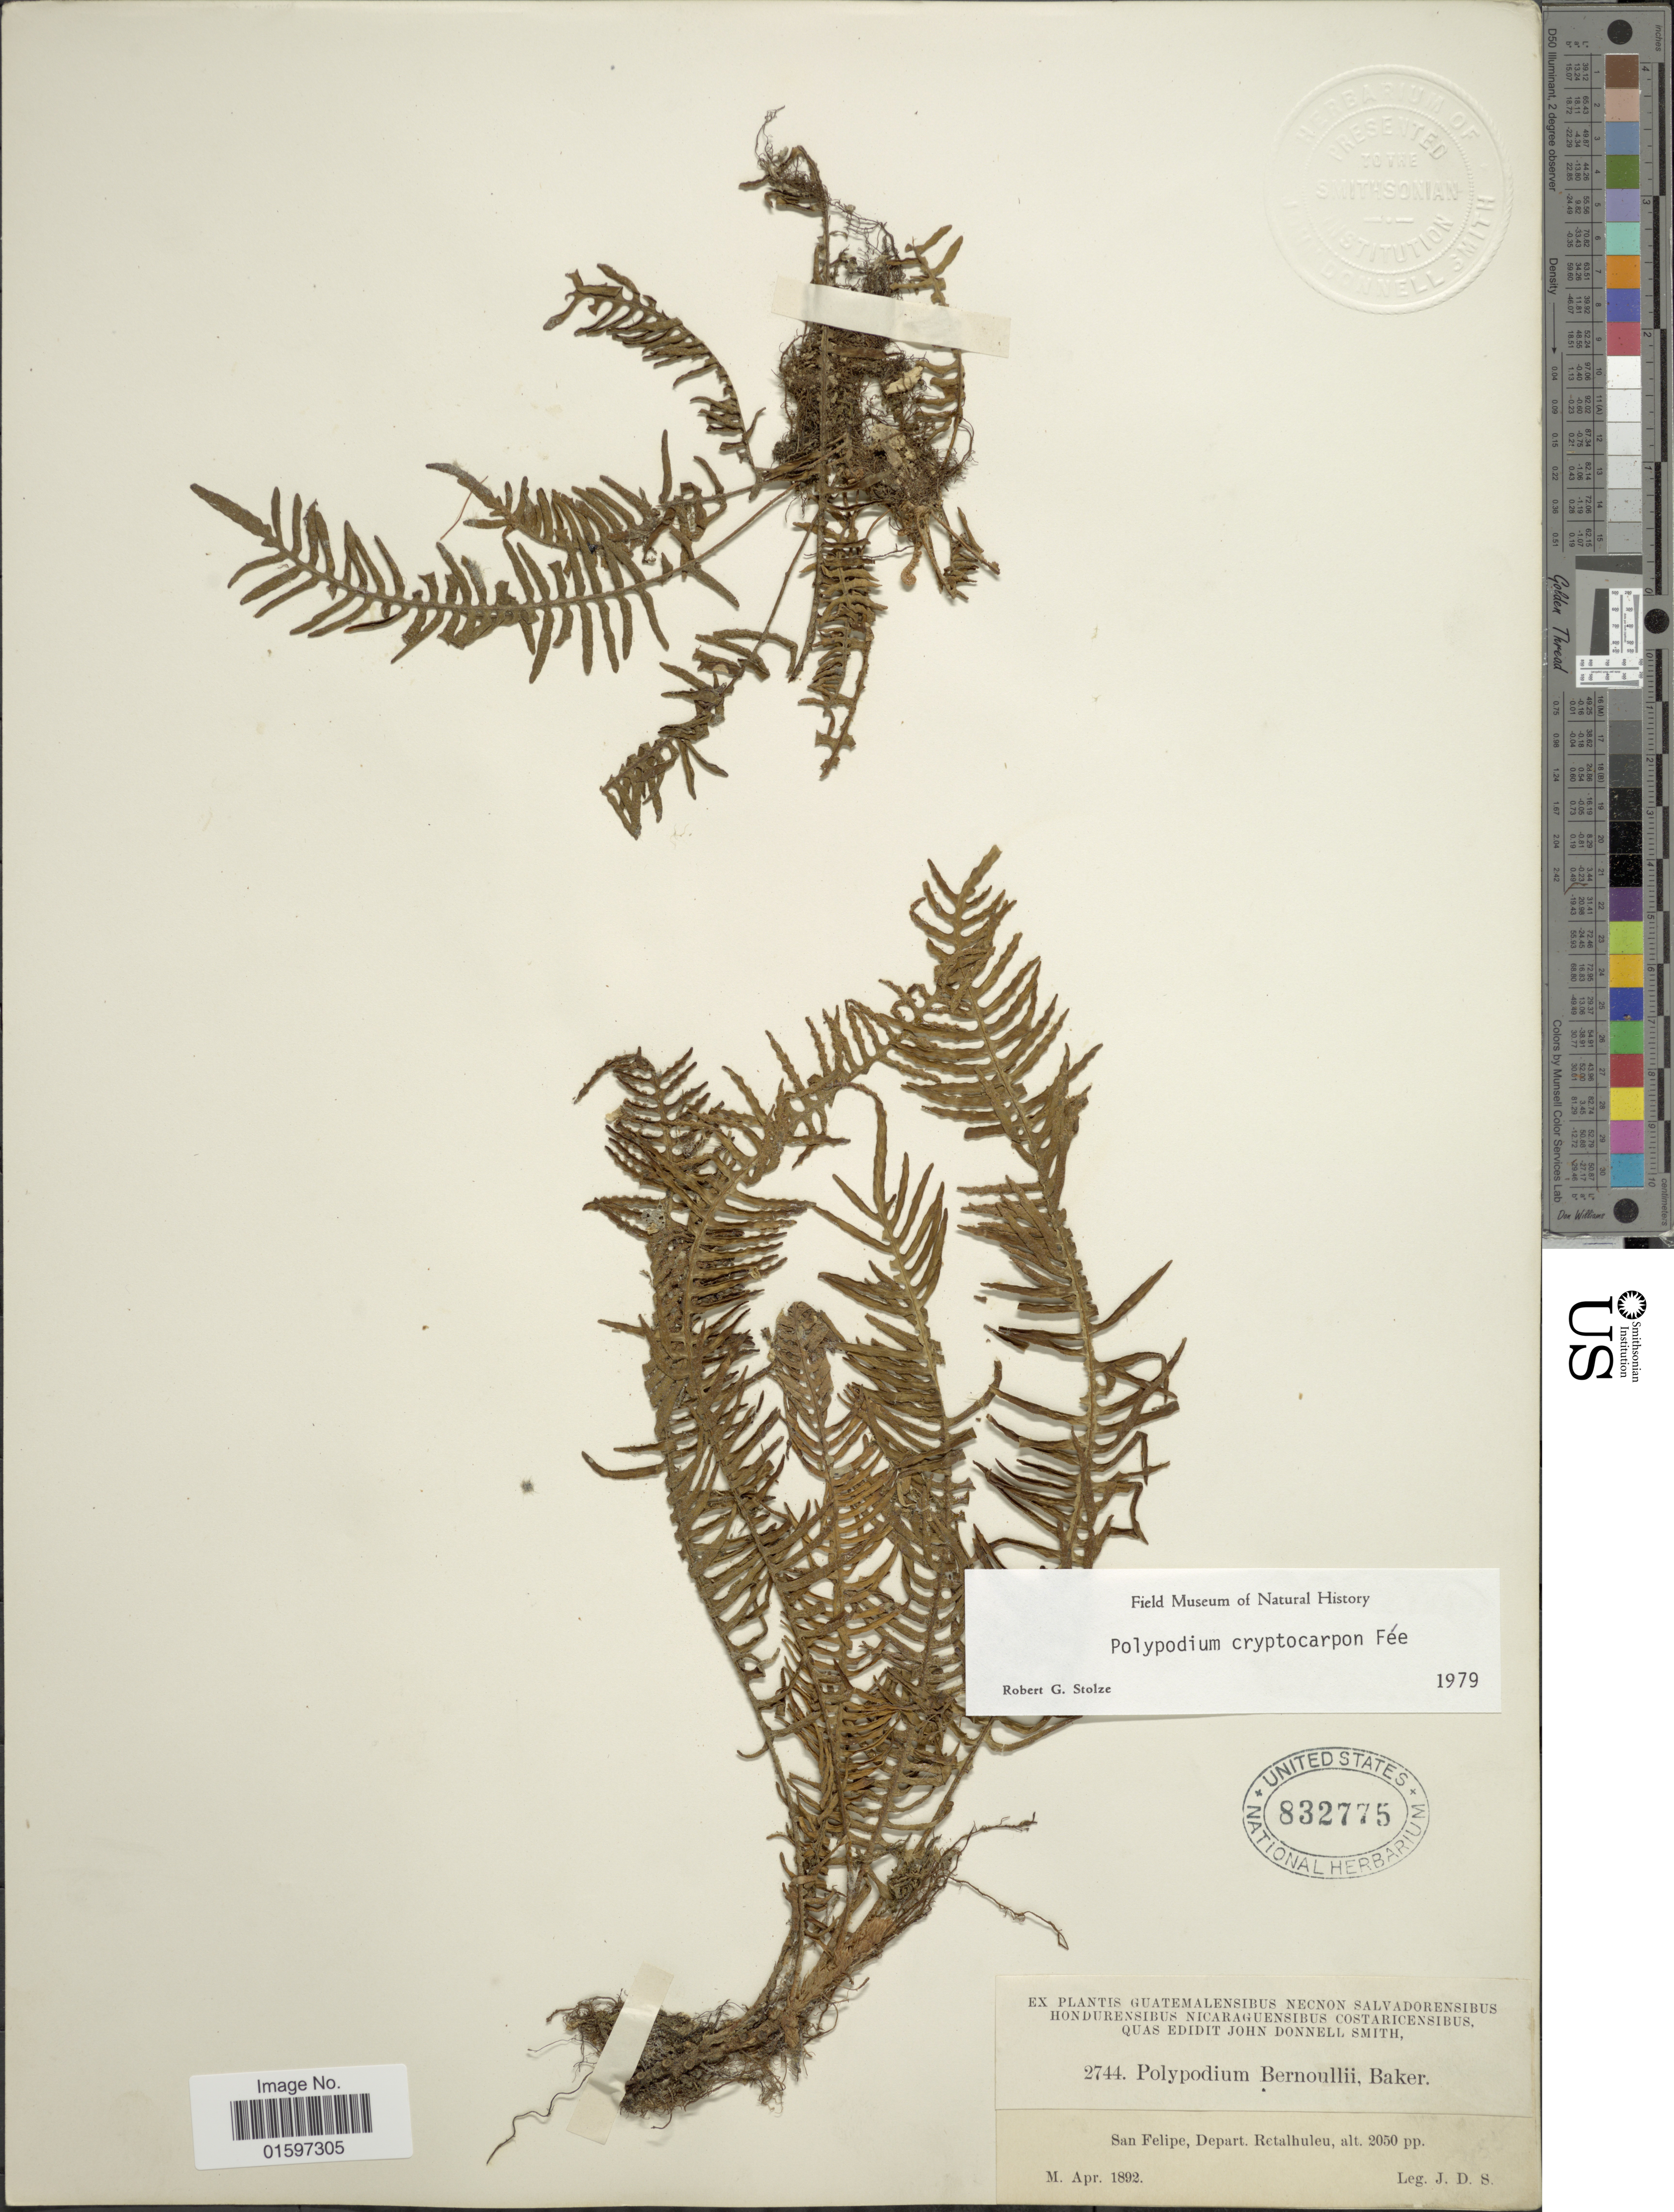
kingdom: Plantae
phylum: Tracheophyta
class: Polypodiopsida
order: Polypodiales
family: Polypodiaceae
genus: Pleopeltis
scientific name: Pleopeltis cryptocarpa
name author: (Fée) A.R. Sm. & Tejero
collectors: J. Donnell Smith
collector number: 2744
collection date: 1892-04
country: Guatemala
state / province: Retalhuleu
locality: San Felipe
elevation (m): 625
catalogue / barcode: US 832775